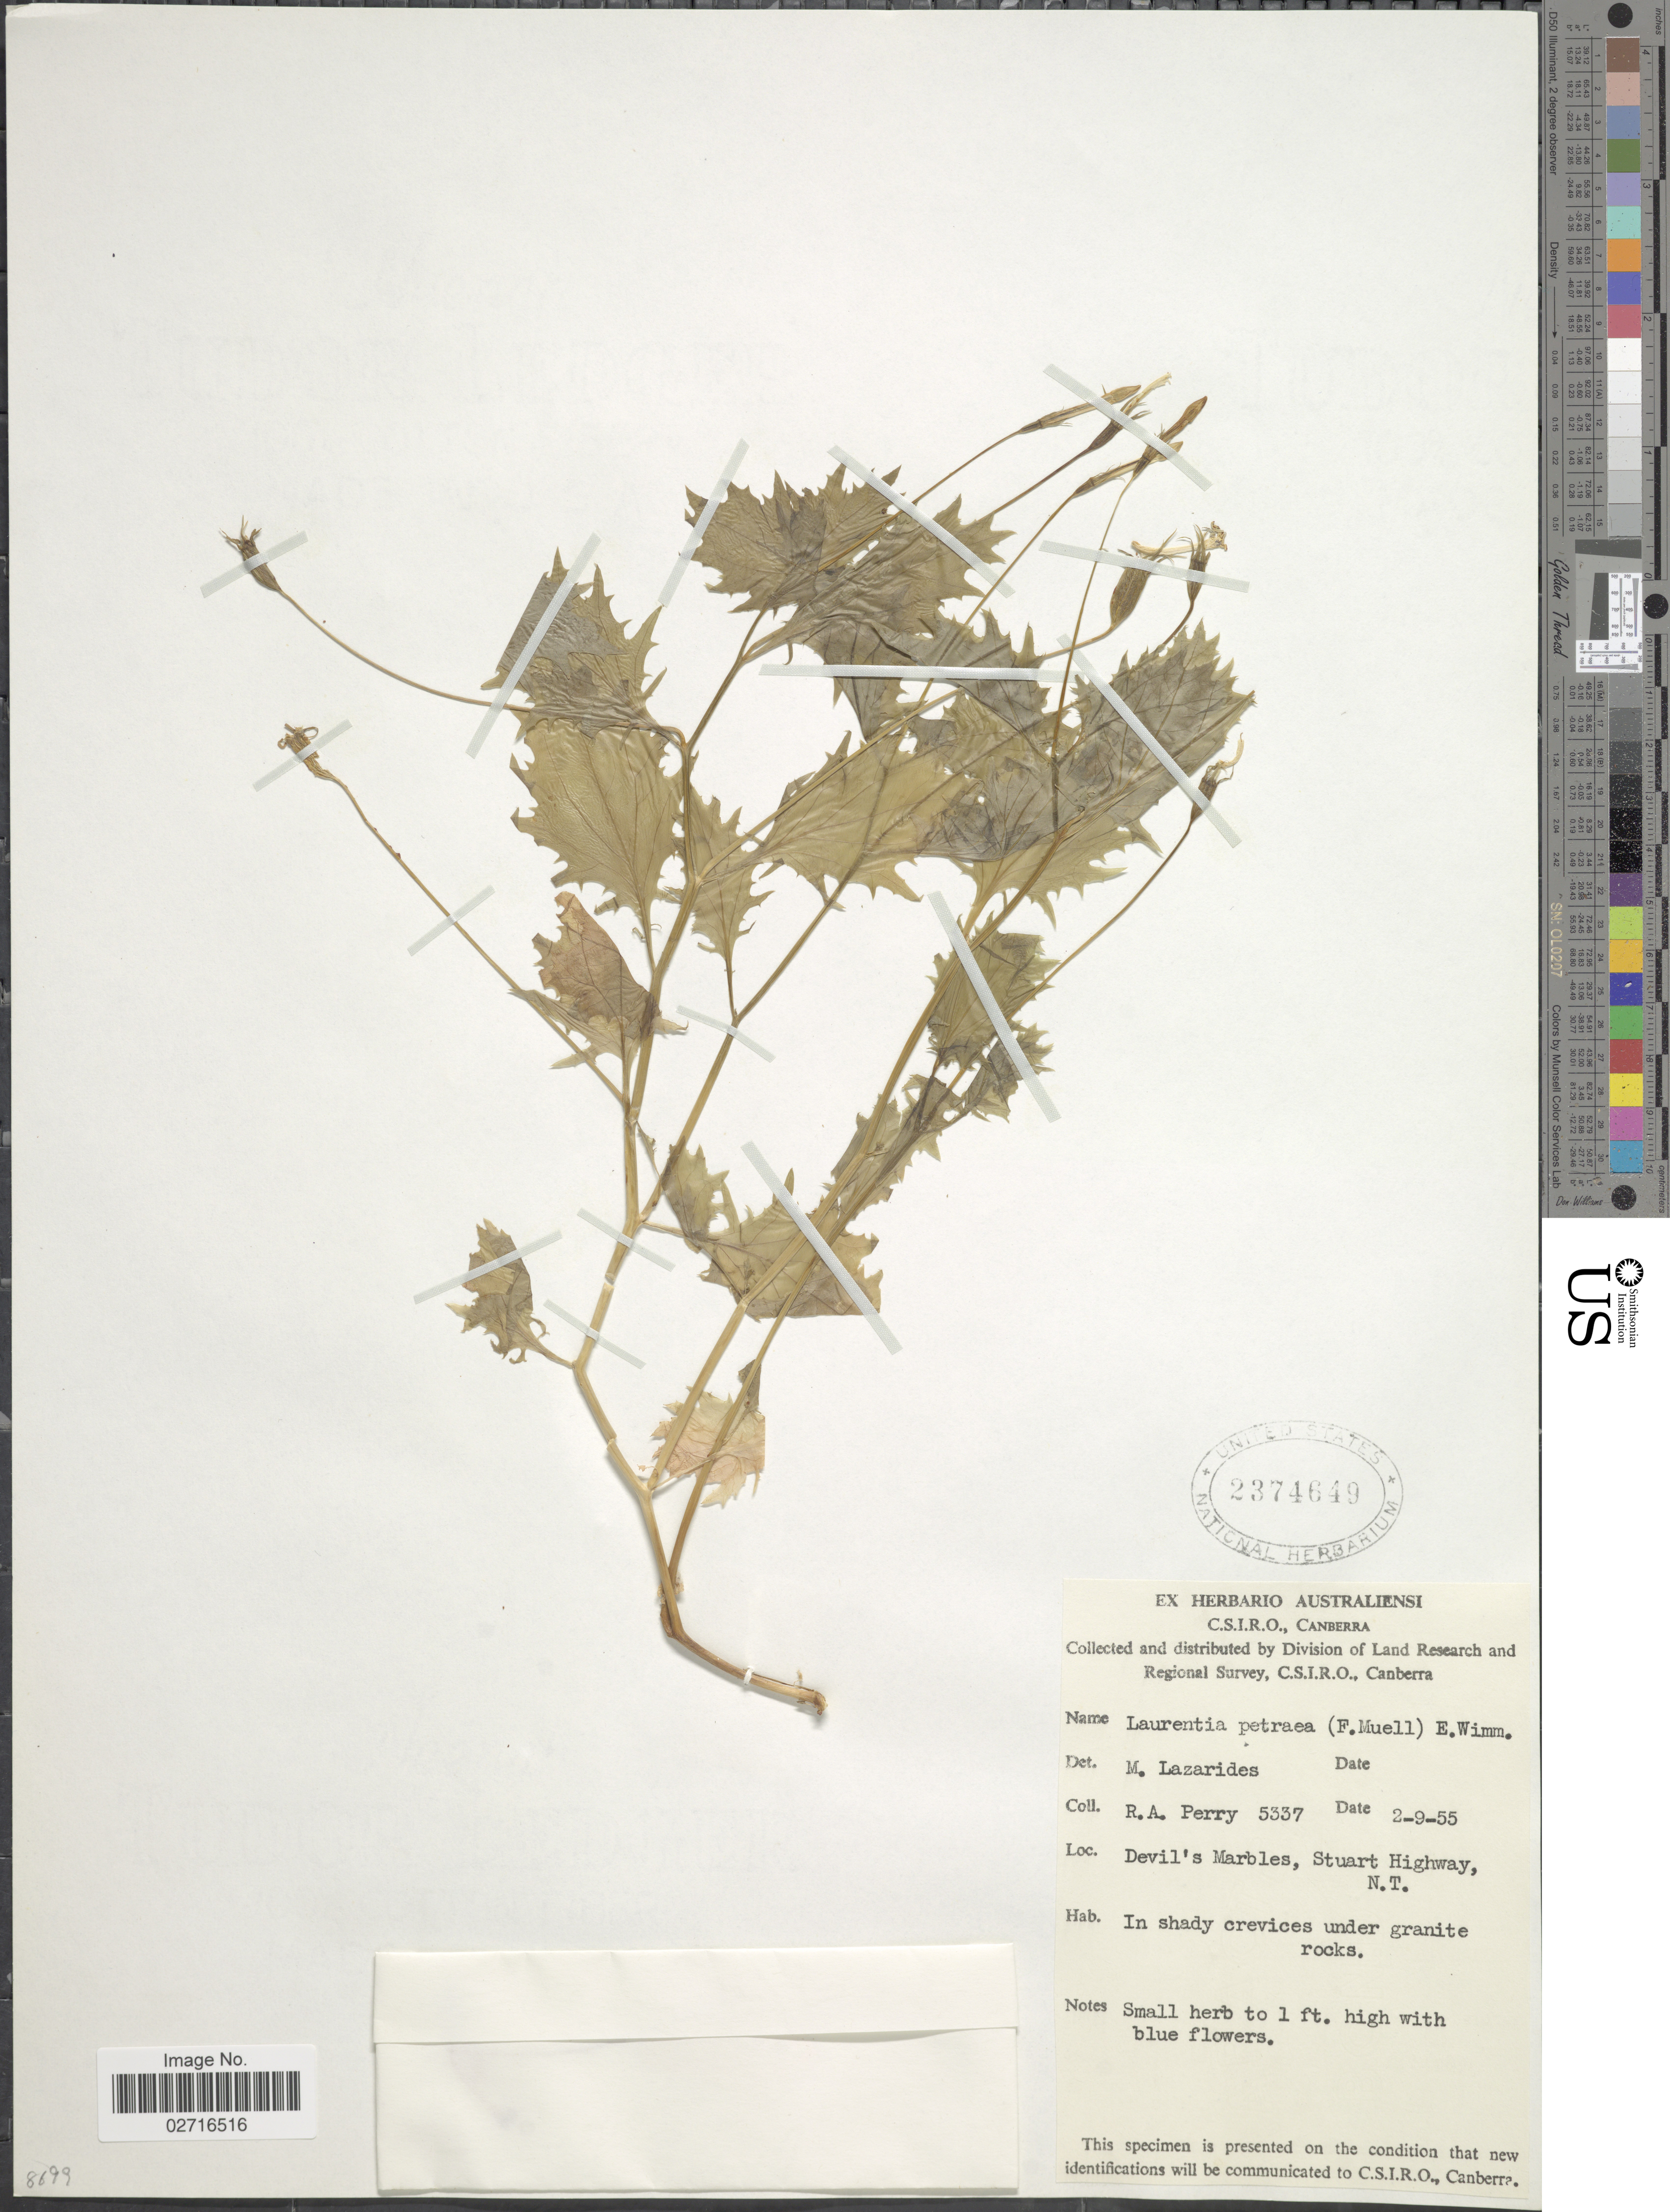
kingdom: Plantae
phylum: Tracheophyta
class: Magnoliopsida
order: Asterales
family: Campanulaceae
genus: Laurentia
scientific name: Laurentia petraea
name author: (F. Muell.) E. Wimm.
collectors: Perry, R. A.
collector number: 5337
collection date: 1955-09-02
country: Australia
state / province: Northern Territory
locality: Devil's Marbles, Stuart Highway, N.T.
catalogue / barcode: US 2374649